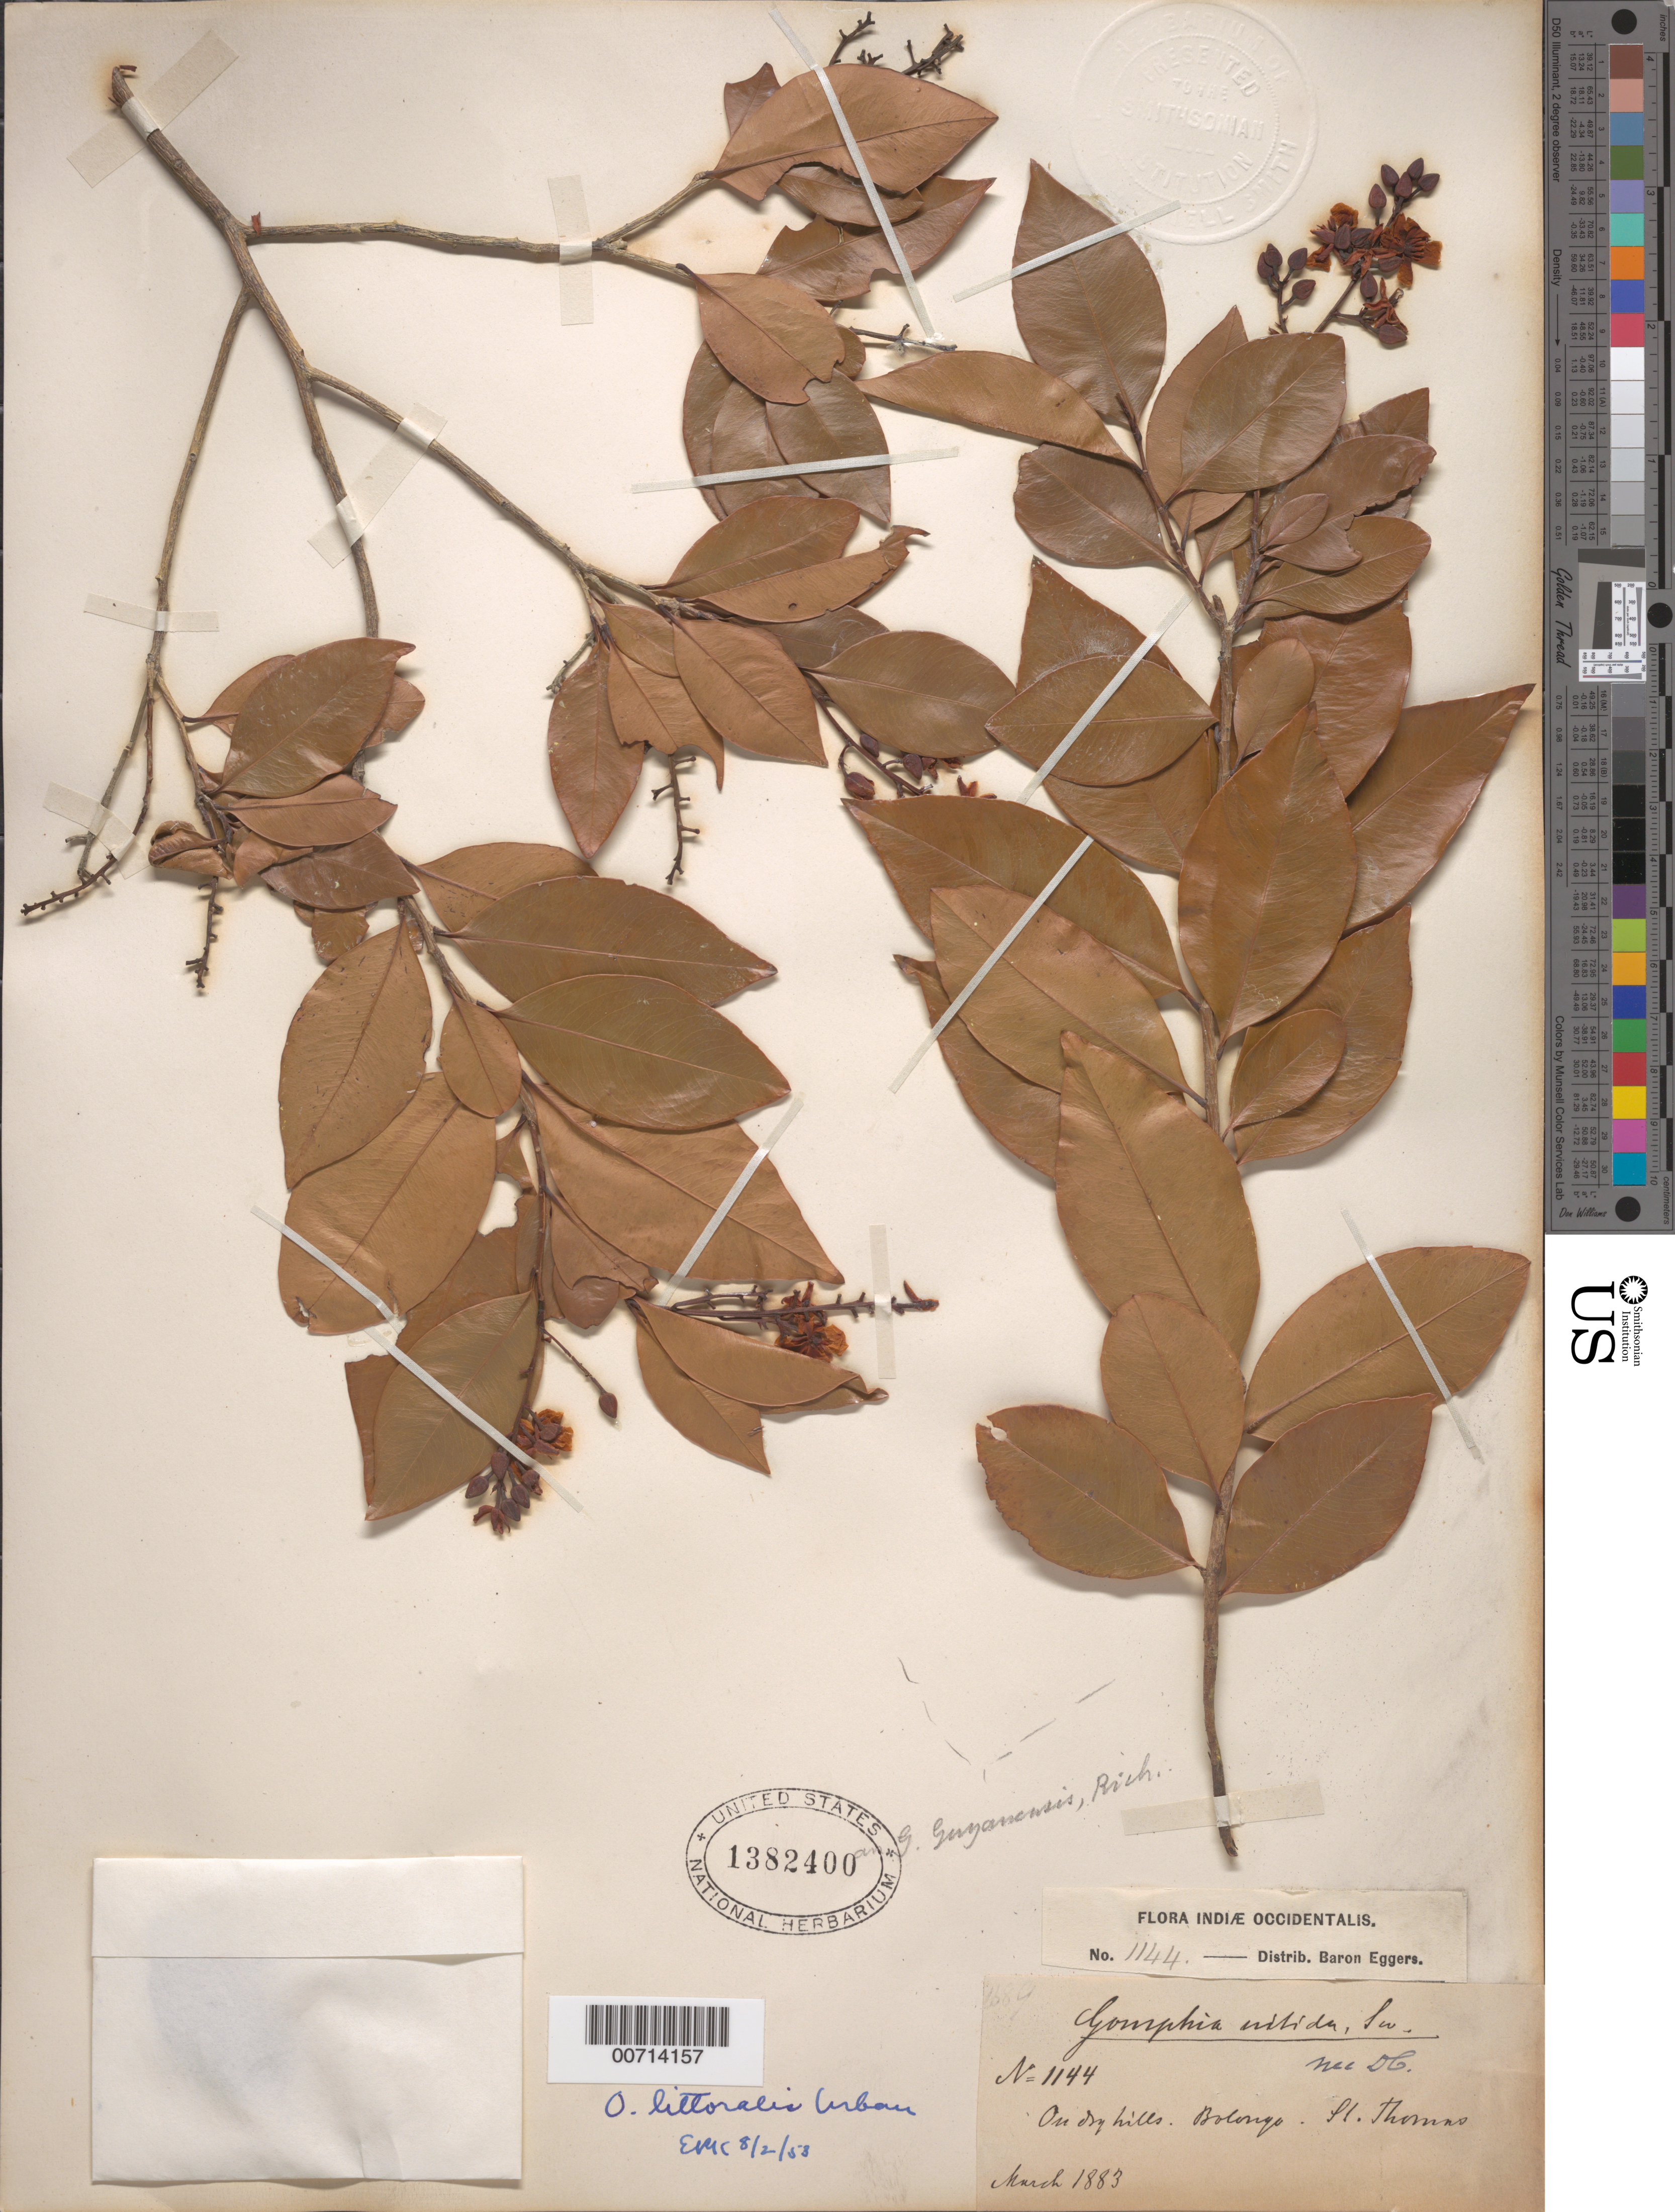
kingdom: Plantae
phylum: Tracheophyta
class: Magnoliopsida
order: Malpighiales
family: Ochnaceae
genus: Ouratea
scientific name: Ouratea littoralis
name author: Urb.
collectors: H. F. A. von Eggers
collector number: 1144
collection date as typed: Mar 1883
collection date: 1883-03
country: U.S. Virgin Islands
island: St. Thomas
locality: Bolonga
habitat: On dry hills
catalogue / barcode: US 1382400